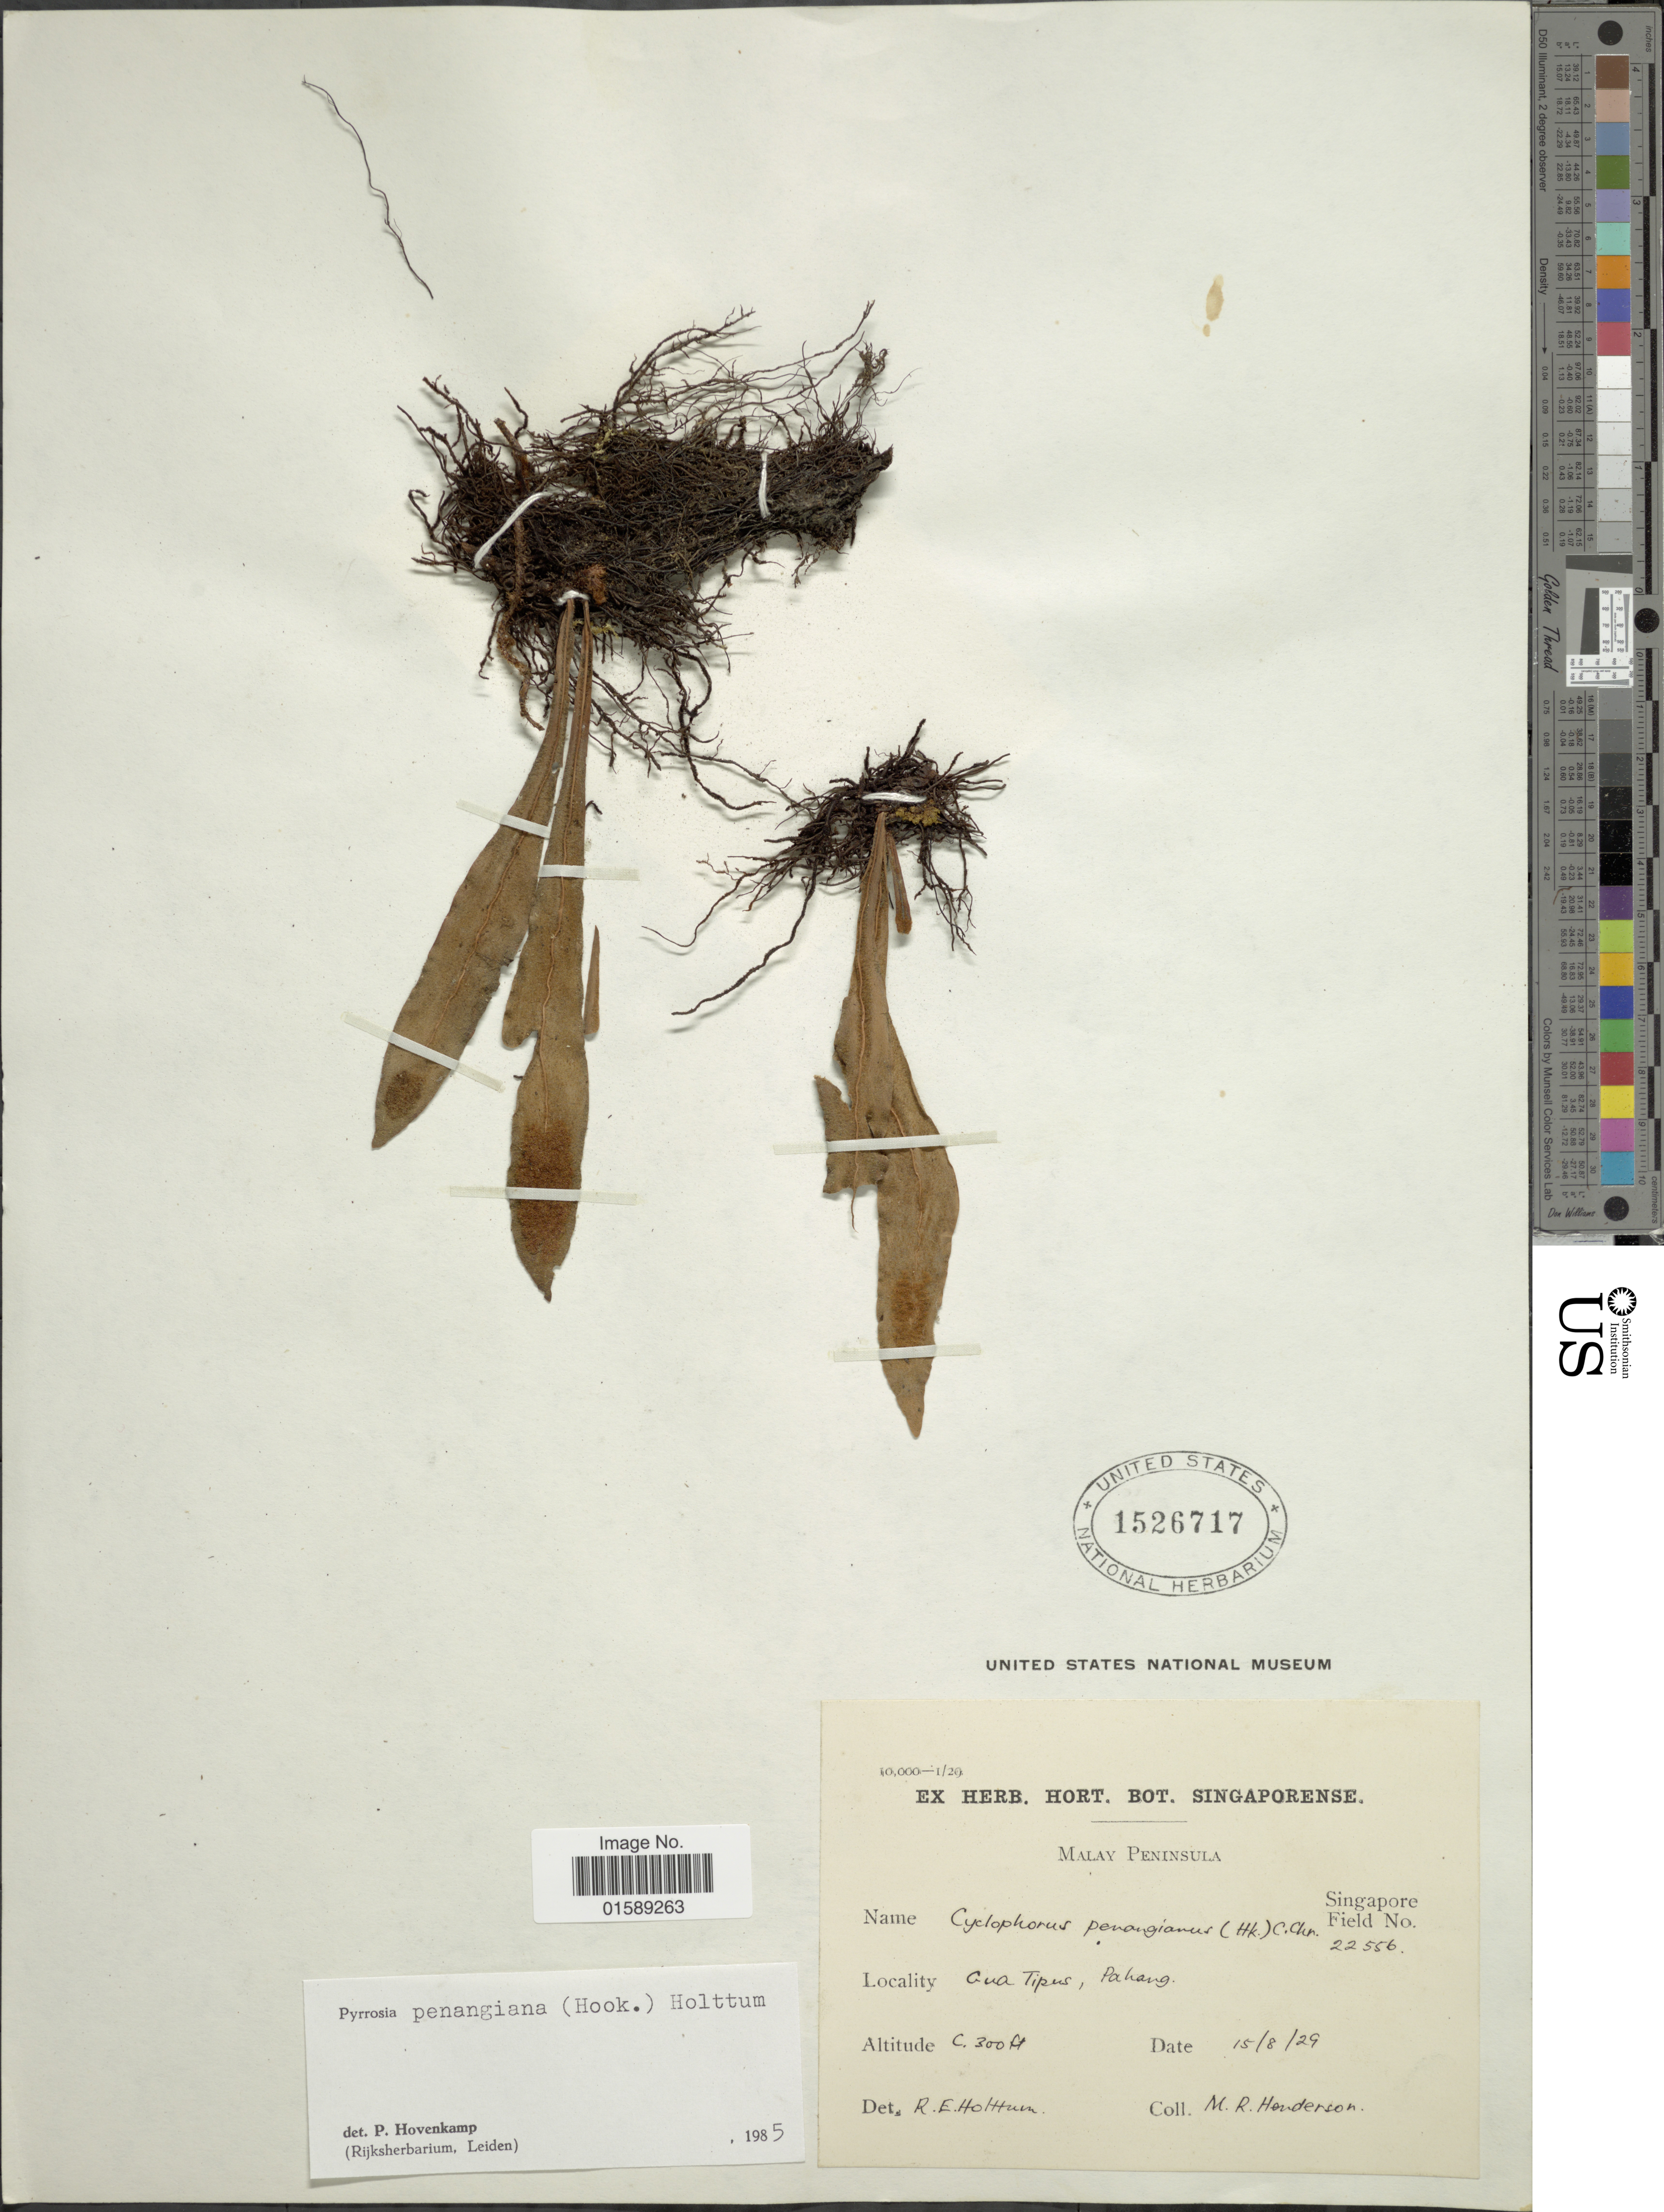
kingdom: Plantae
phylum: Tracheophyta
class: Polypodiopsida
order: Polypodiales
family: Polypodiaceae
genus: Pyrrosia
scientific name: Pyrrosia penangiana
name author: (Hook.) Holttum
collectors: M. Henderson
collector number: Singapore Field 22556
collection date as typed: Transcribed d/m/y: 15/8/29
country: Malaysia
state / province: Pahang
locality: Malay Peninsula, Gua Tipus, Pahang.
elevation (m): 91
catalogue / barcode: US 1529717